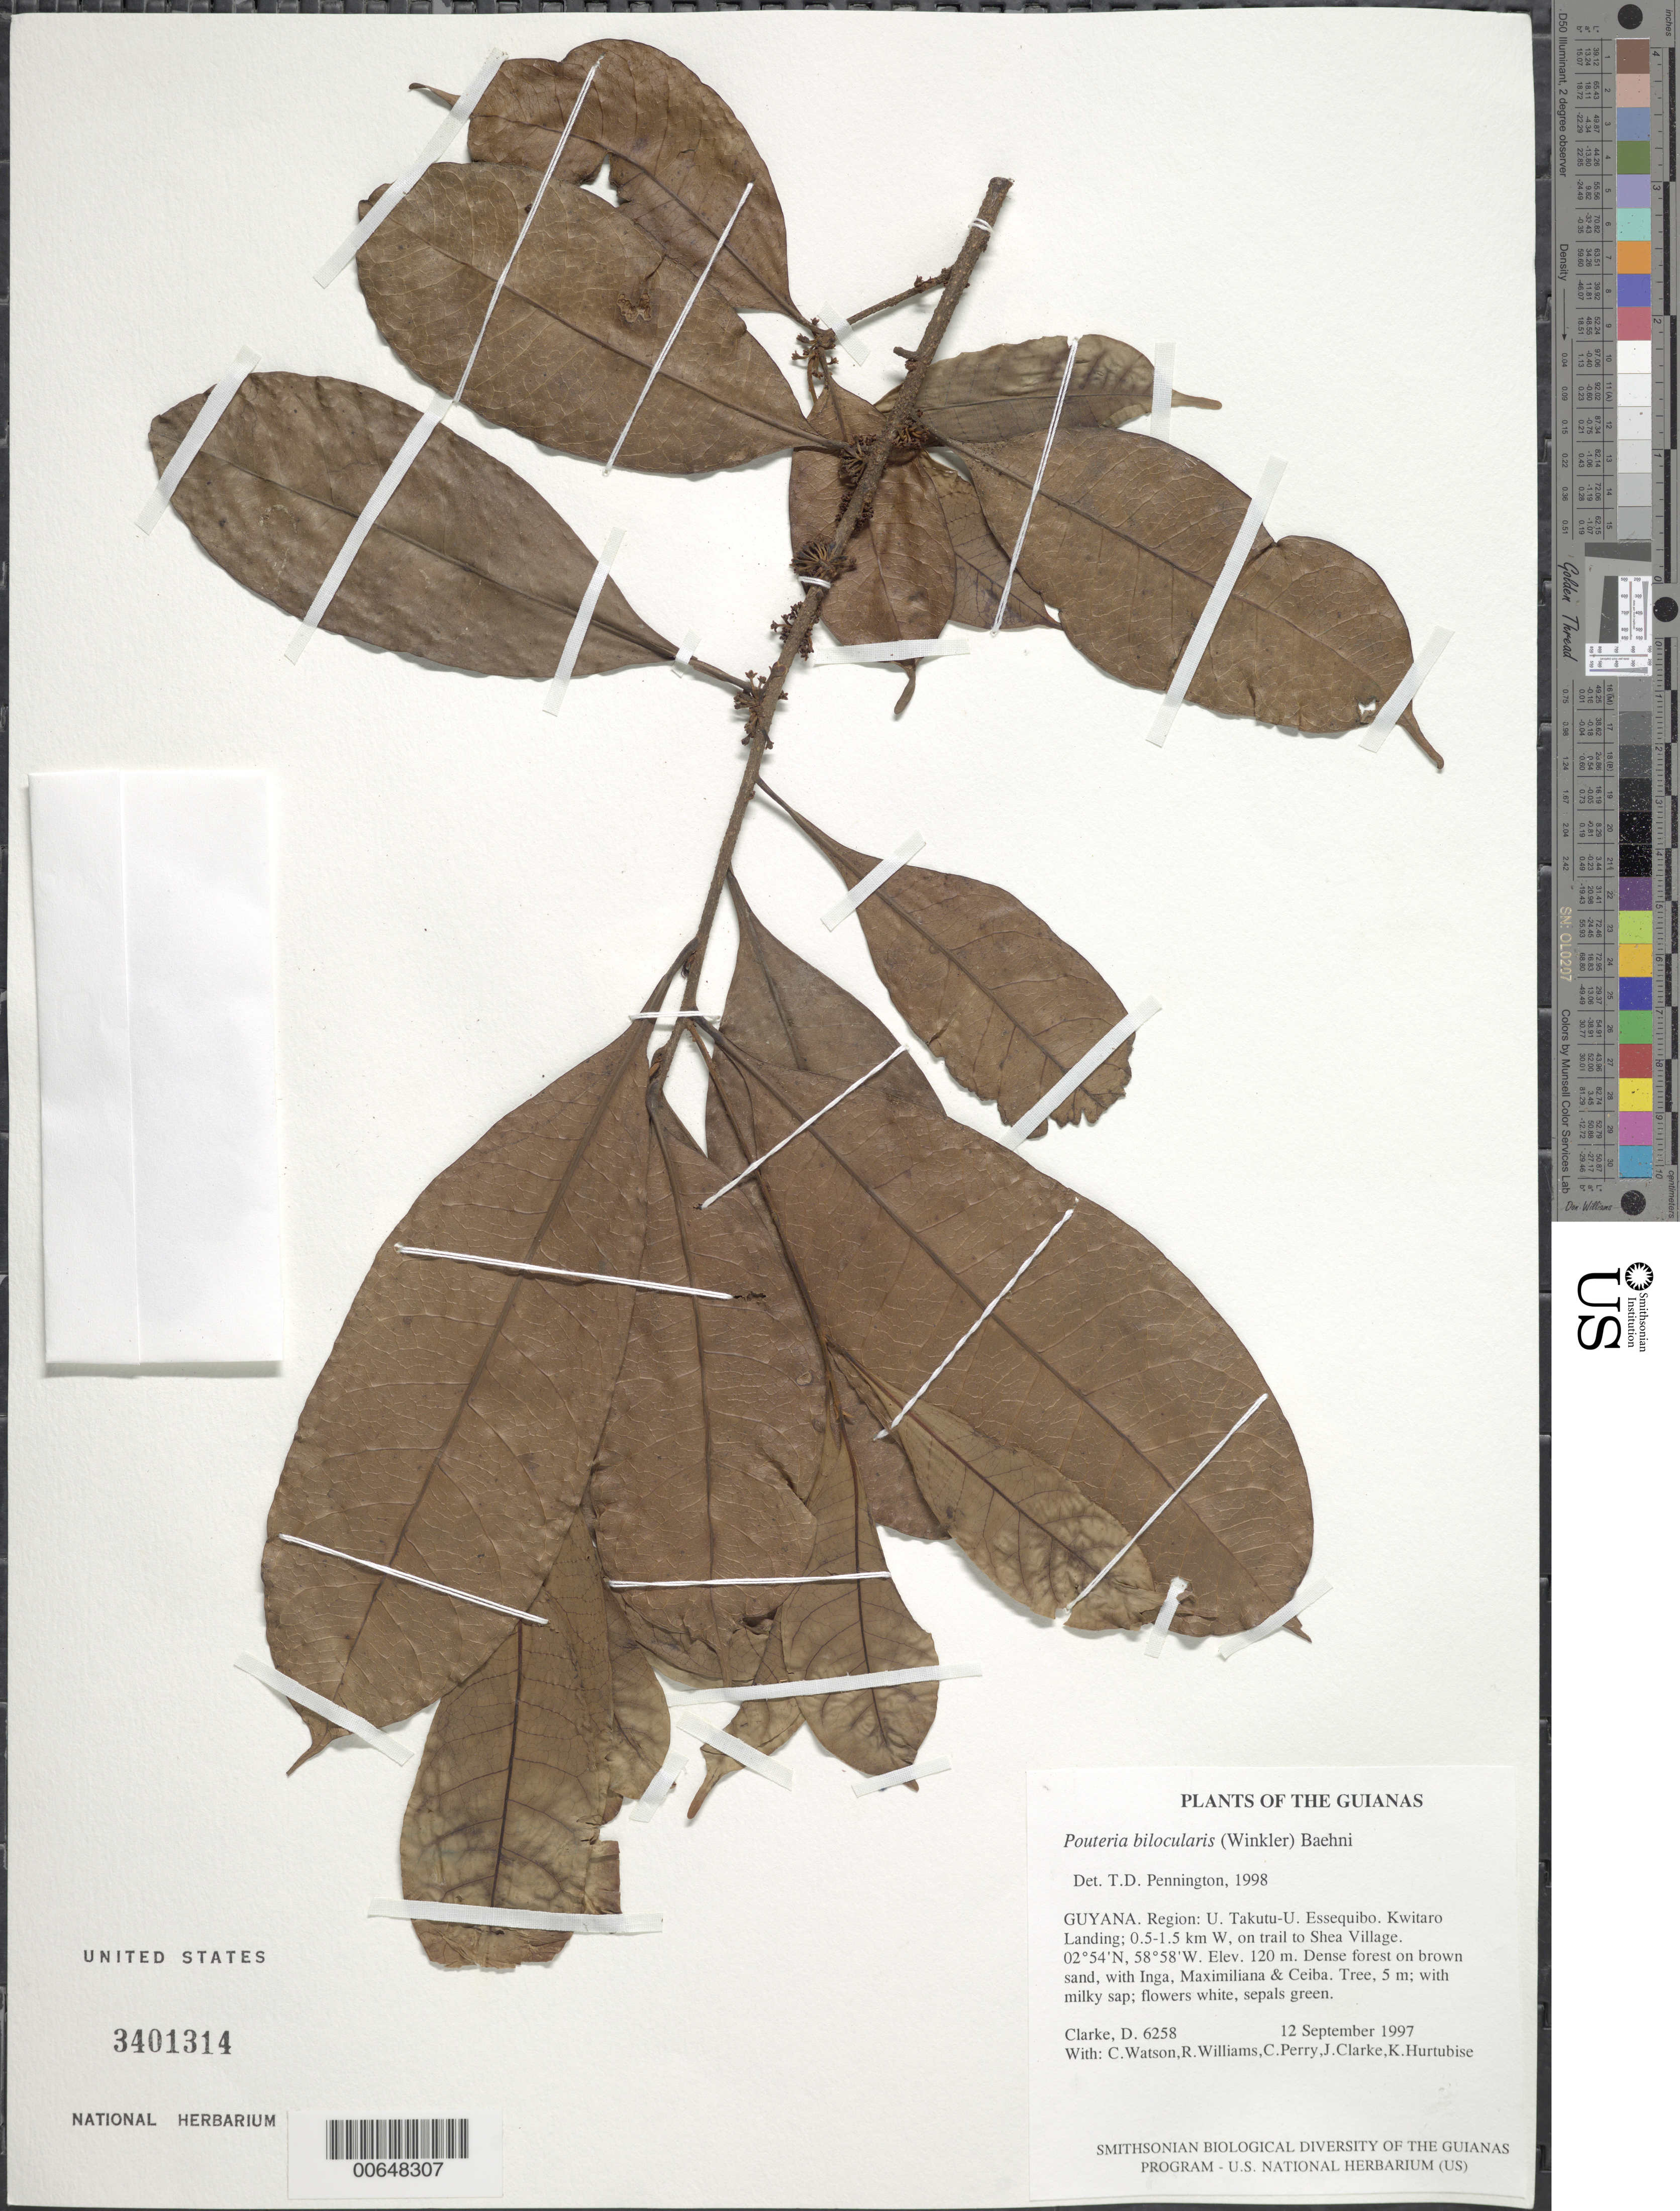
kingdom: Plantae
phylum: Tracheophyta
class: Magnoliopsida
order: Ericales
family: Sapotaceae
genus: Pouteria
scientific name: Pouteria bilocularis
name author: (H.J.P. Winkl.) Baehni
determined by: Pennington, T. D., (K)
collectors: H. D. Clarke, C. Watson, R. Williams, C. Perry, J. Clarke & K. Hurtubise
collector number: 6258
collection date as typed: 12 September 1997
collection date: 1997-09-12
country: Guyana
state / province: U. Takutu-U. Essequibo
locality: Kwitaro Landing; 0.5-1.5 km W, on trail to Shea Village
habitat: Dense forest on brown sand, with Inga, Maximiliana & Ceiba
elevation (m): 120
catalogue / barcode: US 3401314